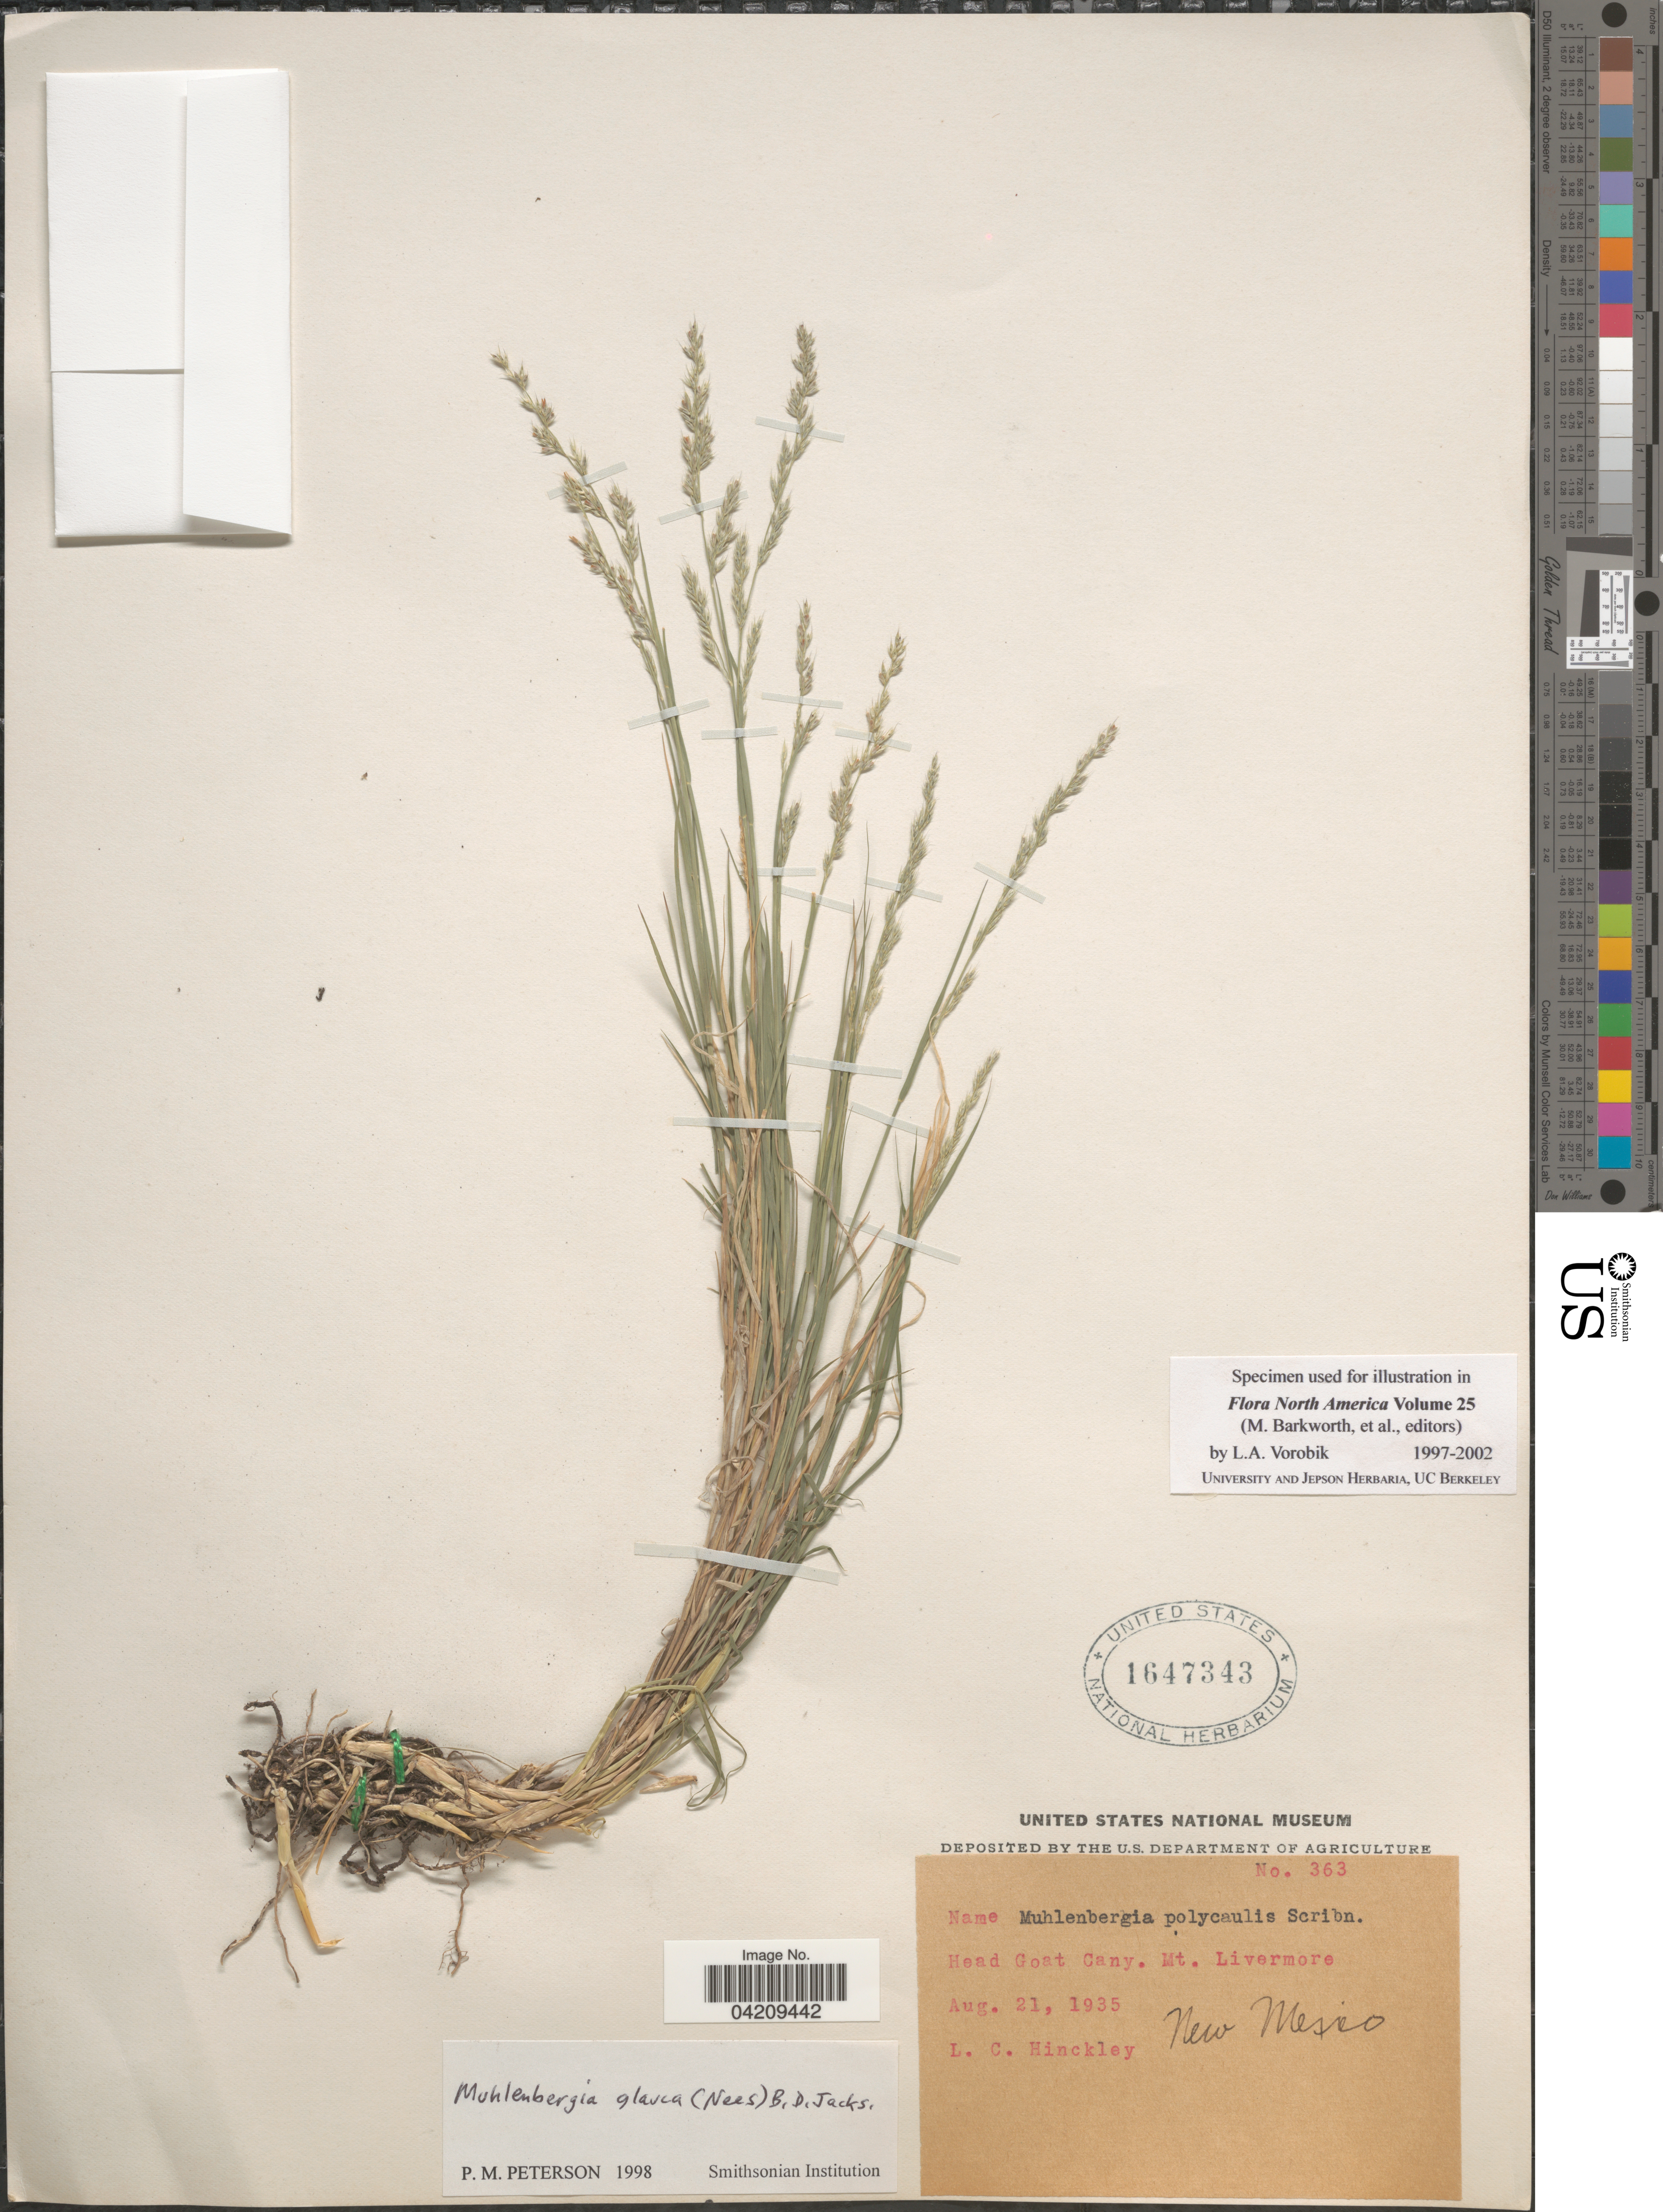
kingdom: Plantae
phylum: Tracheophyta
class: Liliopsida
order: Poales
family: Poaceae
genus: Muhlenbergia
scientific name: Muhlenbergia glauca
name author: (Nees) Mez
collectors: L. Hinckley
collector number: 363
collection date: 1935-08-21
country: United States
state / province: New Mexico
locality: Head Goat Cany. Mt. Livermore.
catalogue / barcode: US 1647343